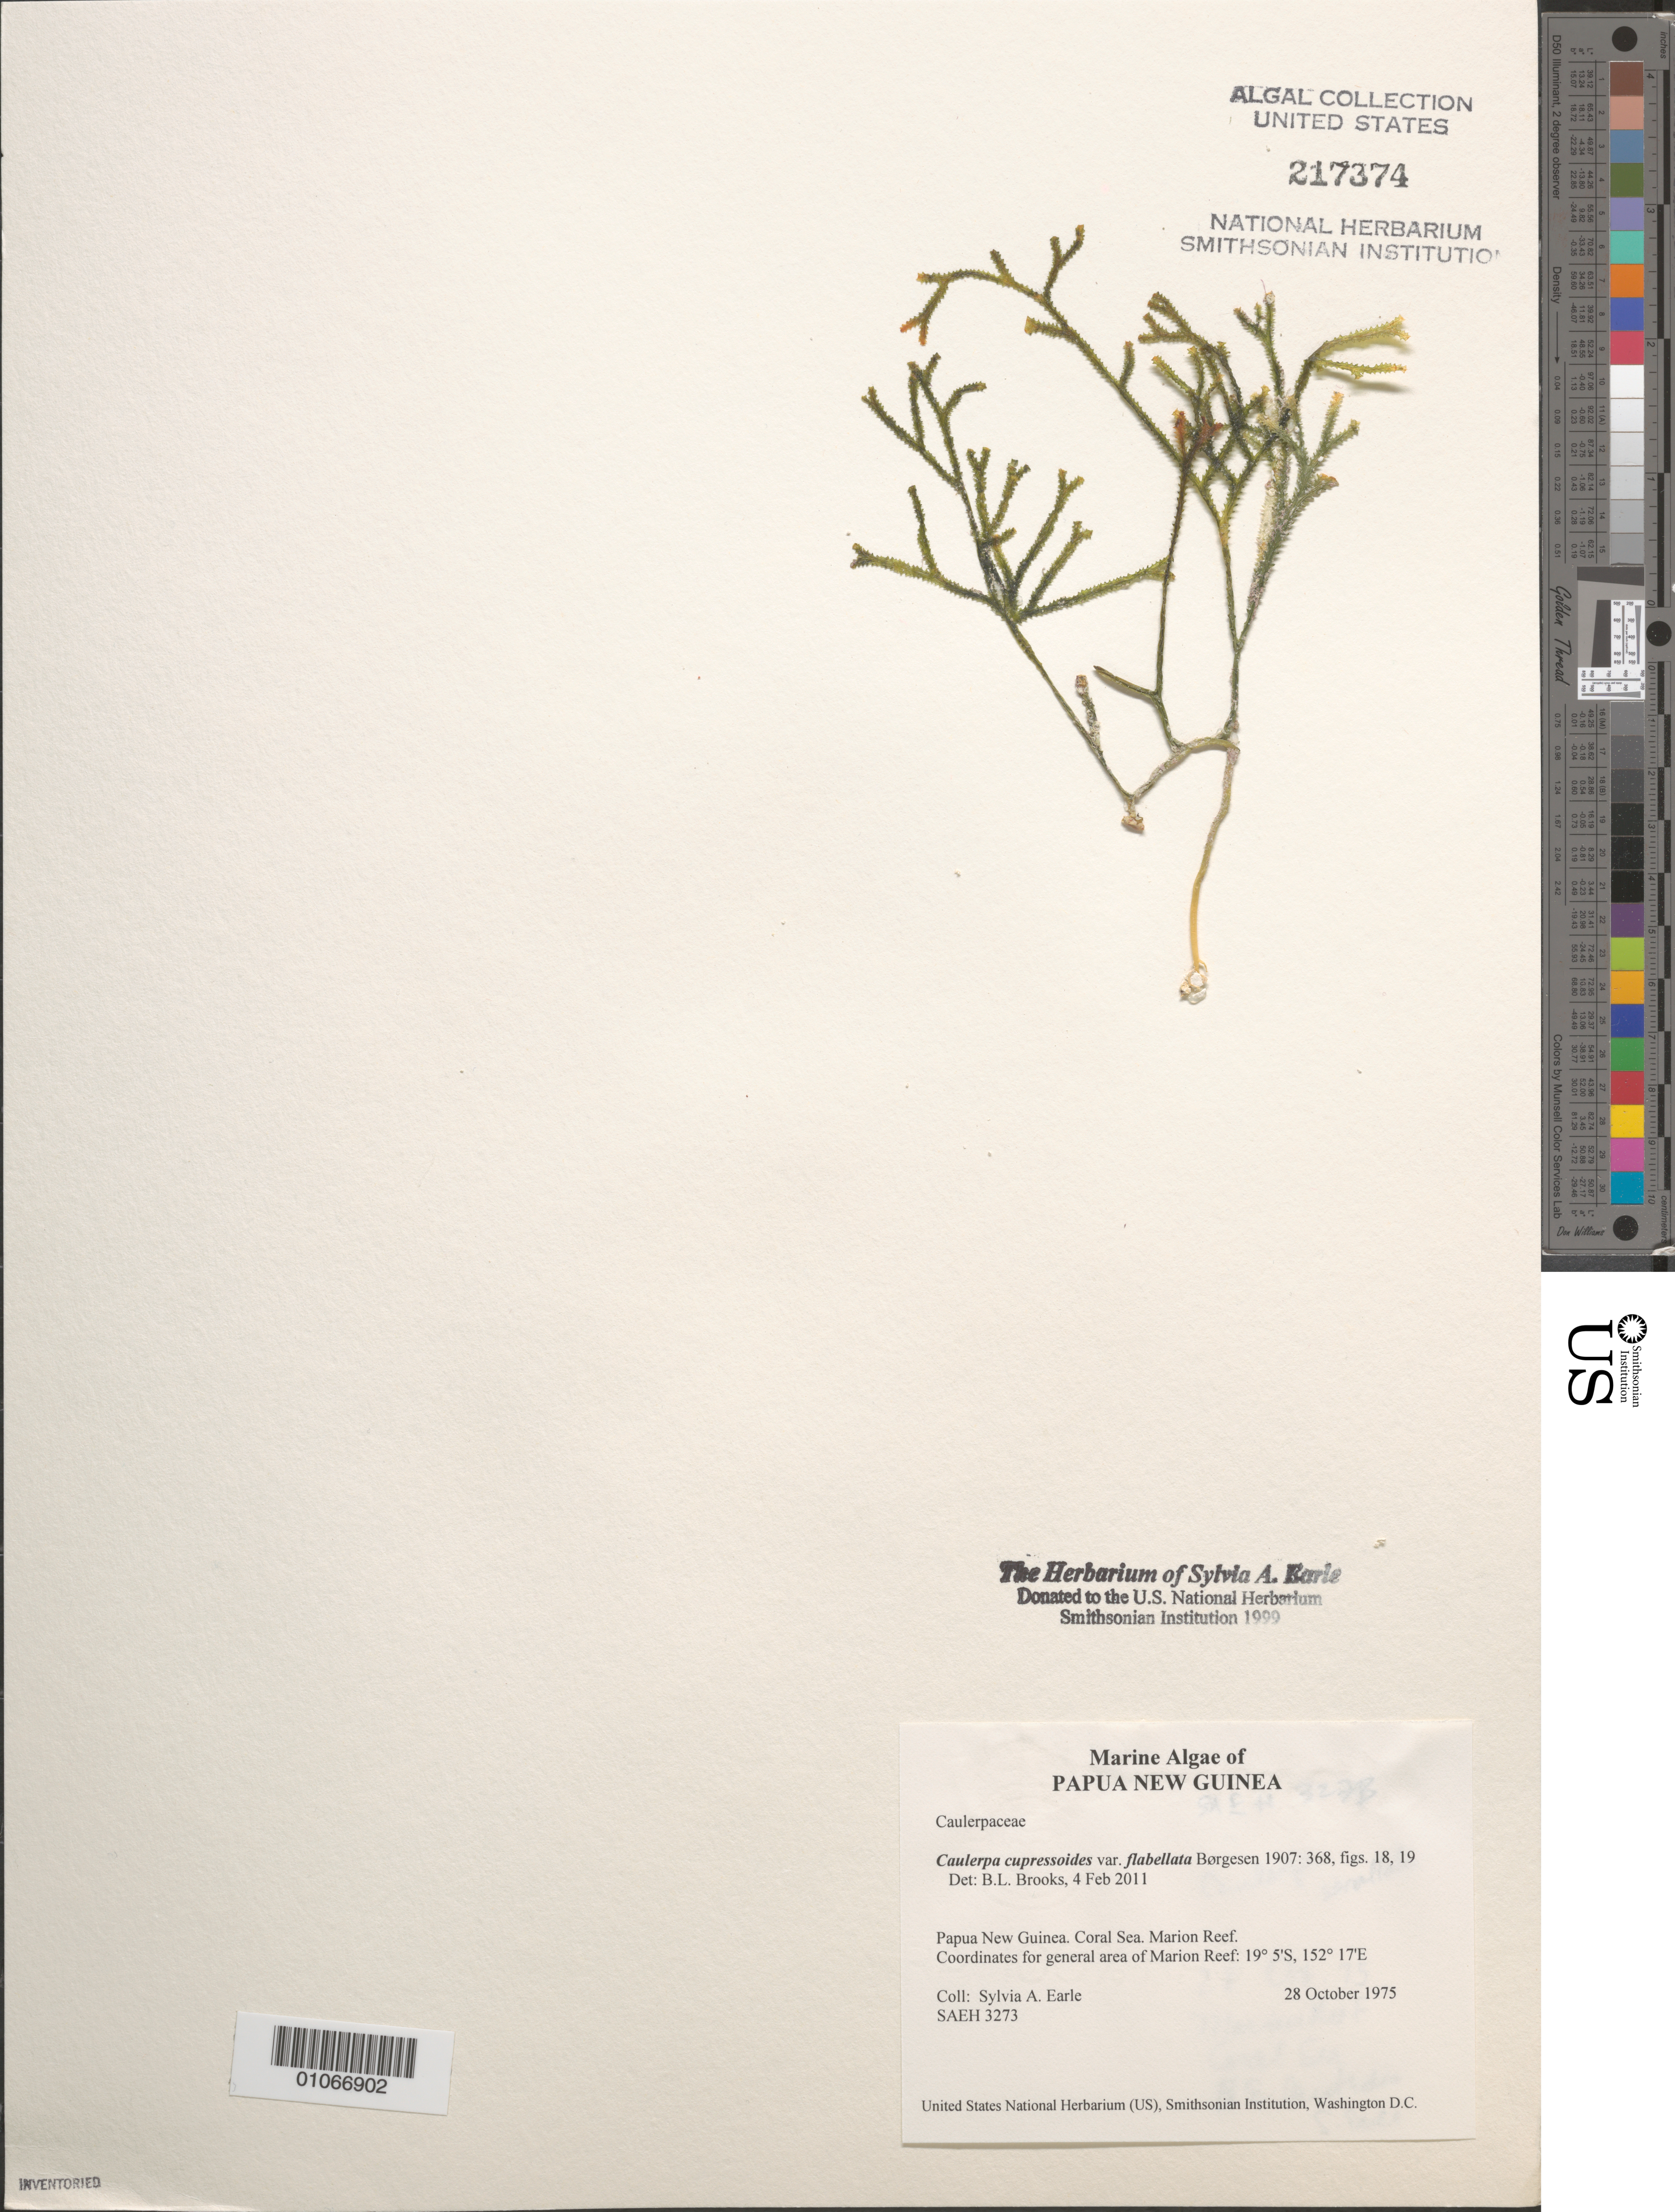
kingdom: Plantae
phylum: Chlorophyta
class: Ulvophyceae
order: Bryopsidales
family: Caulerpaceae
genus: Caulerpa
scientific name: Caulerpa cupressoides var. flabellata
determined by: Brooks, B. L., (BOT), Smithsonian Institution - National Museum of Natural History (UNITED STATES)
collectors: S. A. Earle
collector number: SAEH 3273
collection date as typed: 28 Oct 1975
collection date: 1975-10-28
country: Australia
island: Marion Reef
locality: Coral Sea, Marion Reef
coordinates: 19 5'S, 152 17'E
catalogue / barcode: US 217374